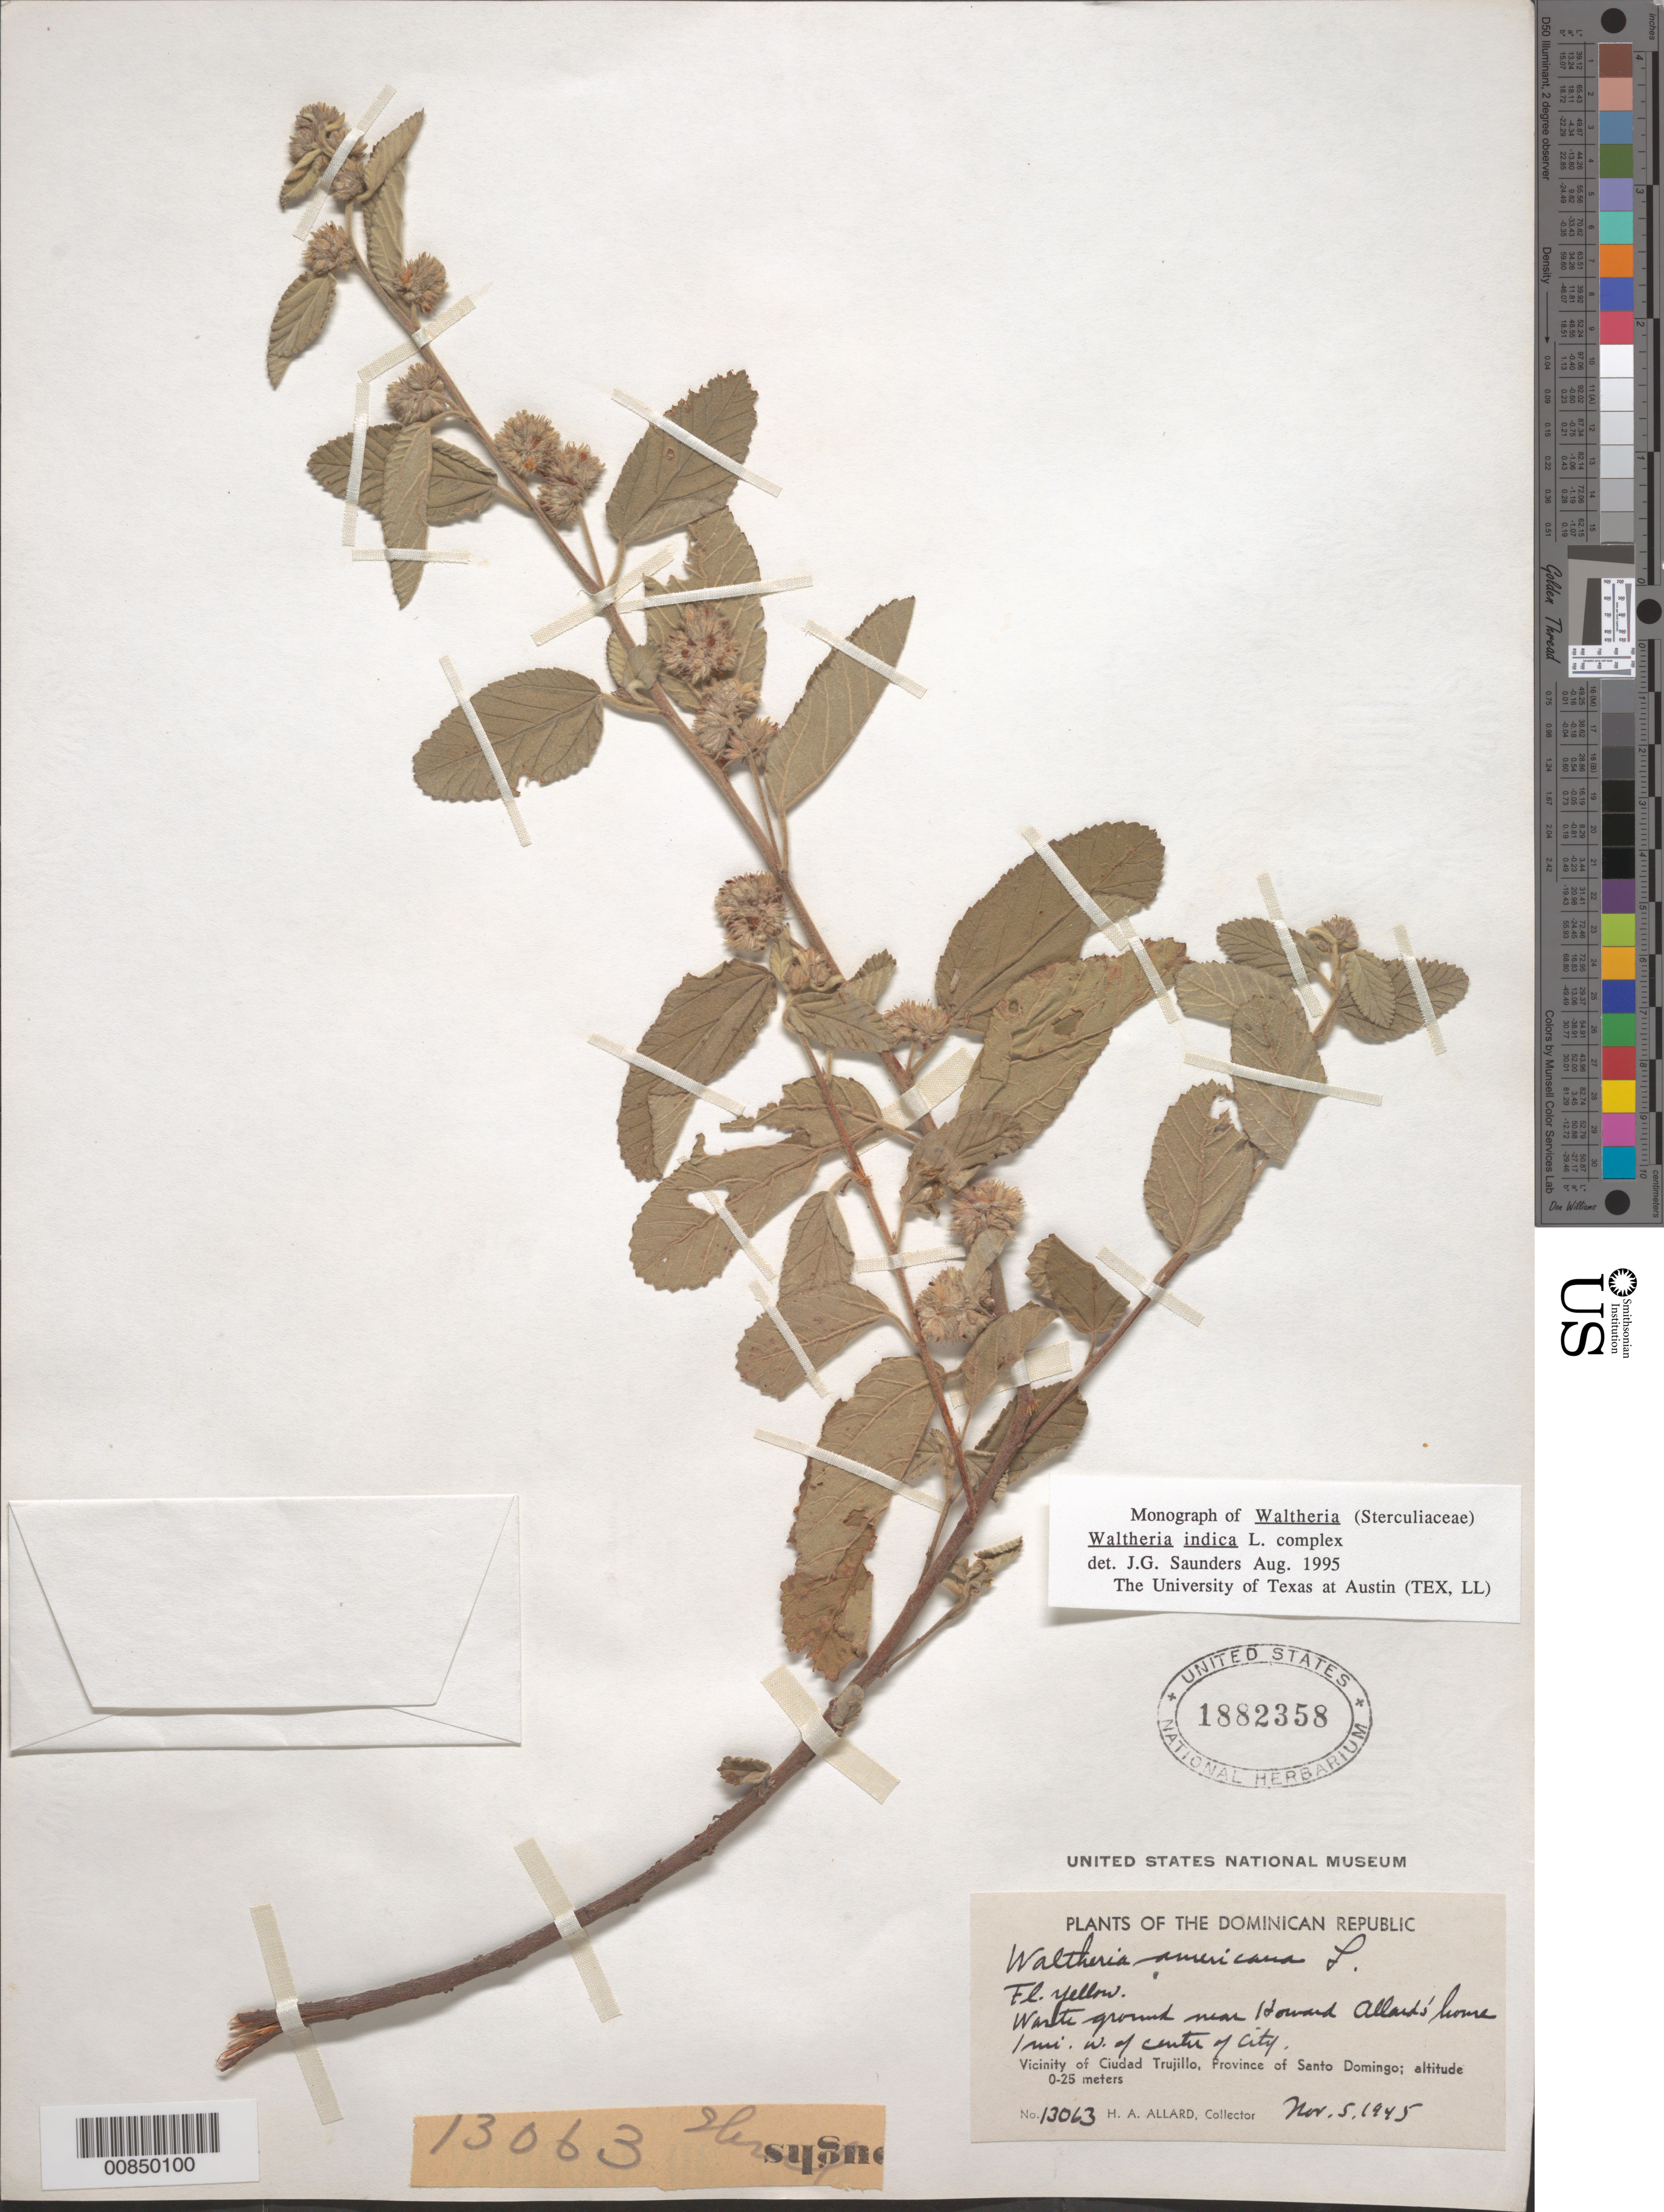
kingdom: Plantae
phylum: Tracheophyta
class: Magnoliopsida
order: Malvales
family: Malvaceae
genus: Waltheria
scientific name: Waltheria indica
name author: L.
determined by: Saunders, J. G.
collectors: H. A. Allard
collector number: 13063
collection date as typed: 05 Nov 1945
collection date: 1945-11-05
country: Dominican Republic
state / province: Distrito Nacional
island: Hispaniola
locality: Vicinity of Santo Domingo City, near Howard Allard's home, 1 mile W of center of city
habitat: Waste ground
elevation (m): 0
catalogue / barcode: US 1882358